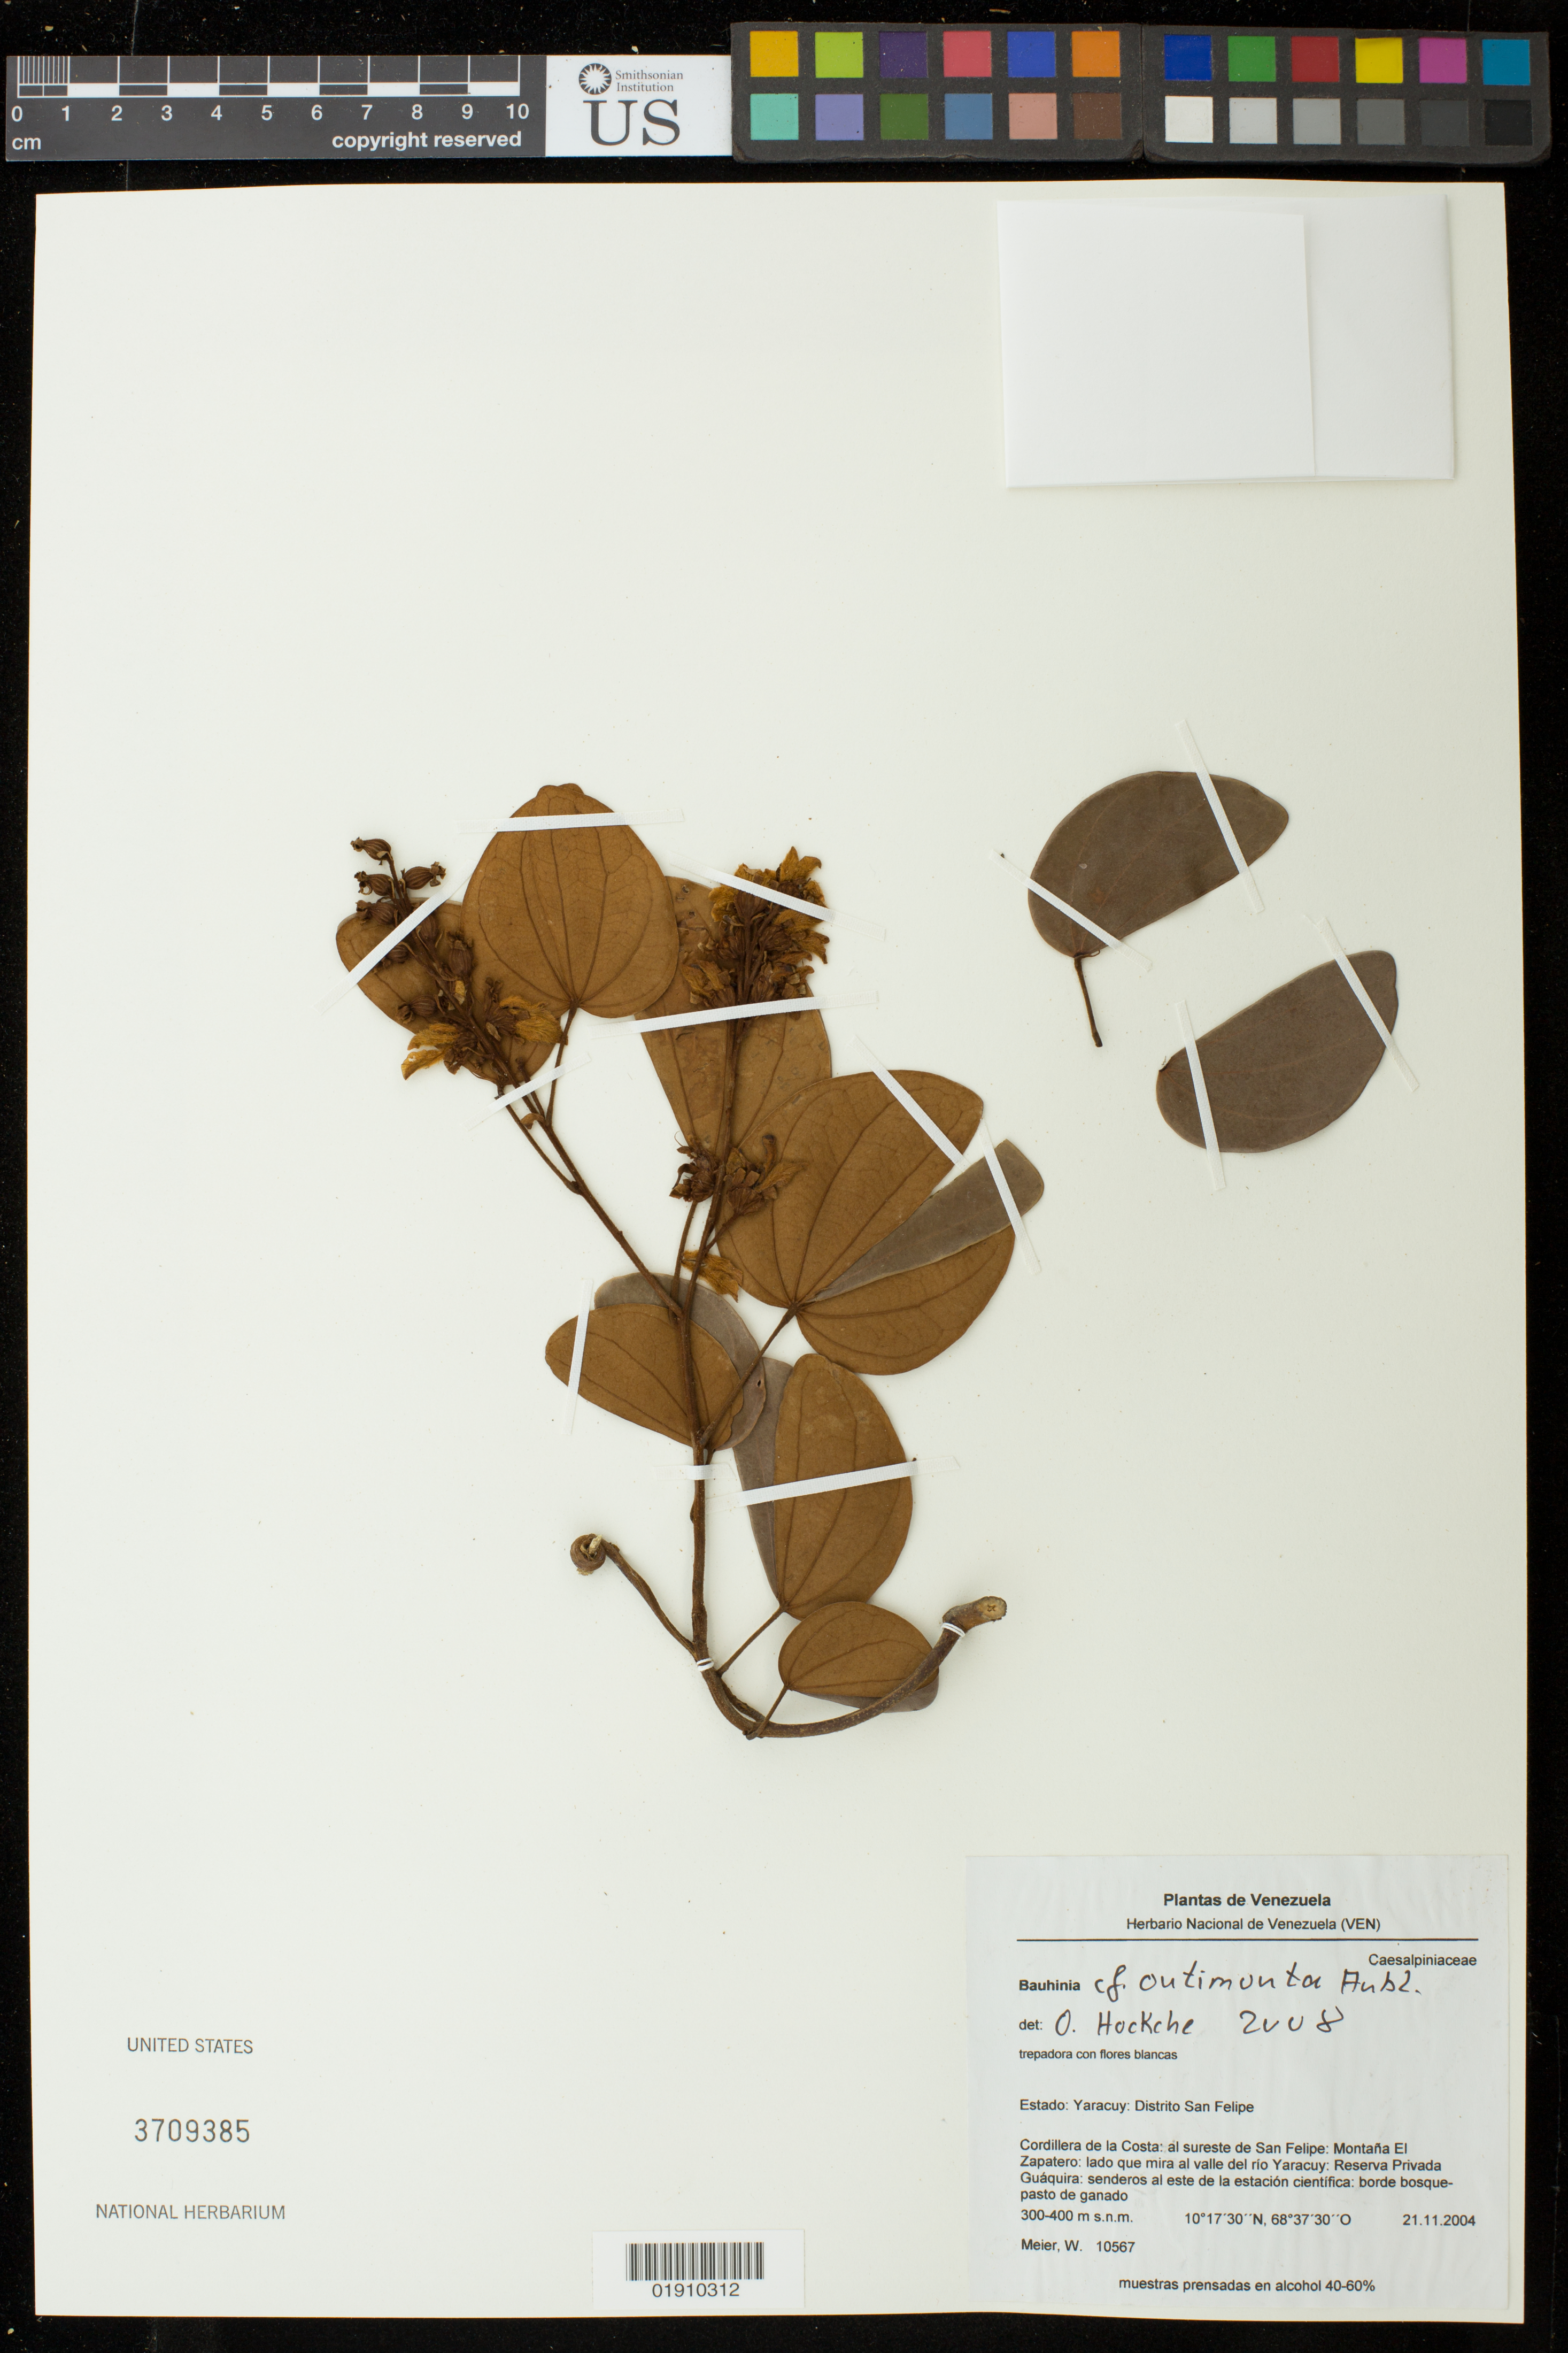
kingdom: Plantae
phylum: Tracheophyta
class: Magnoliopsida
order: Fabales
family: Fabaceae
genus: Schnella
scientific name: Schnella outimouta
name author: (Aubl.) Wunderlin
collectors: W. Meier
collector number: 10567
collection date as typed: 21.11.2004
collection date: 2004-11-21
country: Venezuela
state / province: Yaracuy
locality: Estado: Yaracuy: Distrito San Felipe, Cordillera de la Costa: al sureste de San Felipe: Montana El Zapatero: lado que mira al valle del rio Yaracuy: Reserva Privada Guaquira: senderos al este de la estacion cientifica: borde bosque pasto de ganado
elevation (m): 300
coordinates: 10 17 30 N, 68 37 30 O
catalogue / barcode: US 3709385